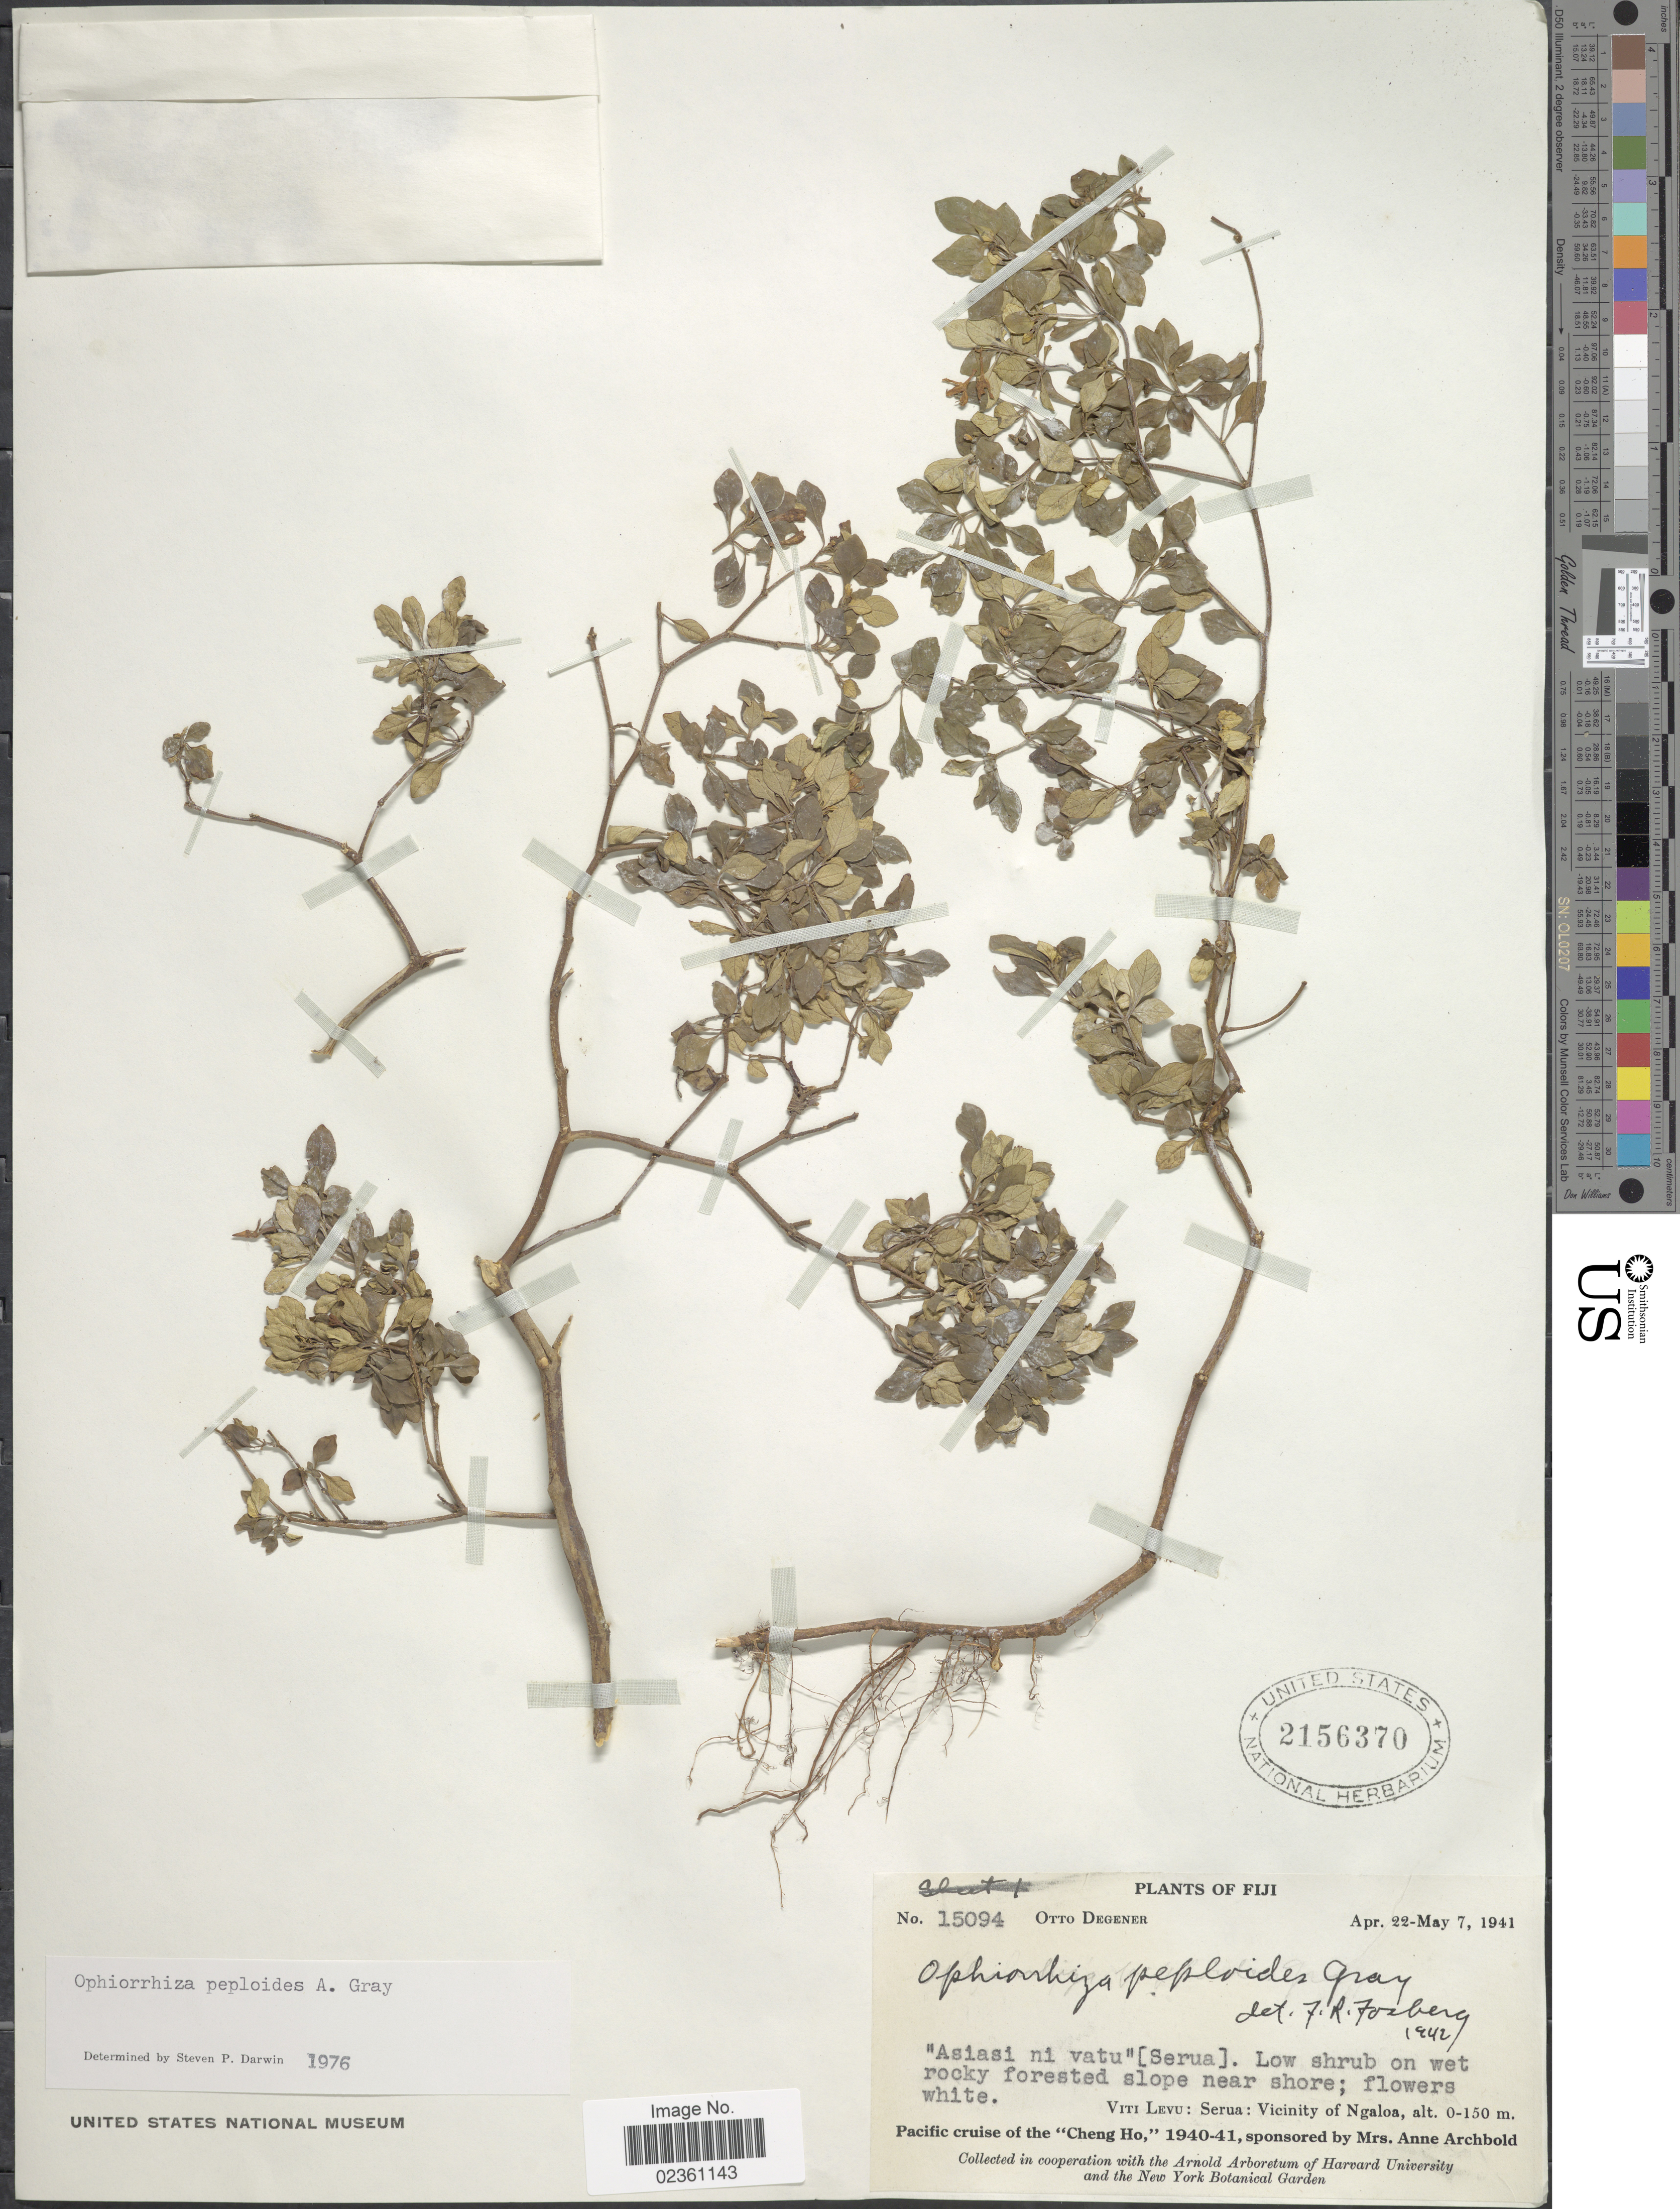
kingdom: Plantae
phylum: Tracheophyta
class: Magnoliopsida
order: Gentianales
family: Rubiaceae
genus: Ophiorrhiza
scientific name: Ophiorrhiza peploides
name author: A. Gray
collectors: O. Degener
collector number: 15094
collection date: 1941-04-22/1941-05-07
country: Fiji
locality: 'Asiasi ni vatu' [Serua]. Low shrub on wet rocky forested slope near shore, Viti Levu: Serua: Vicinity of Ngaloa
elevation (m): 0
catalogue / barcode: US 2156370